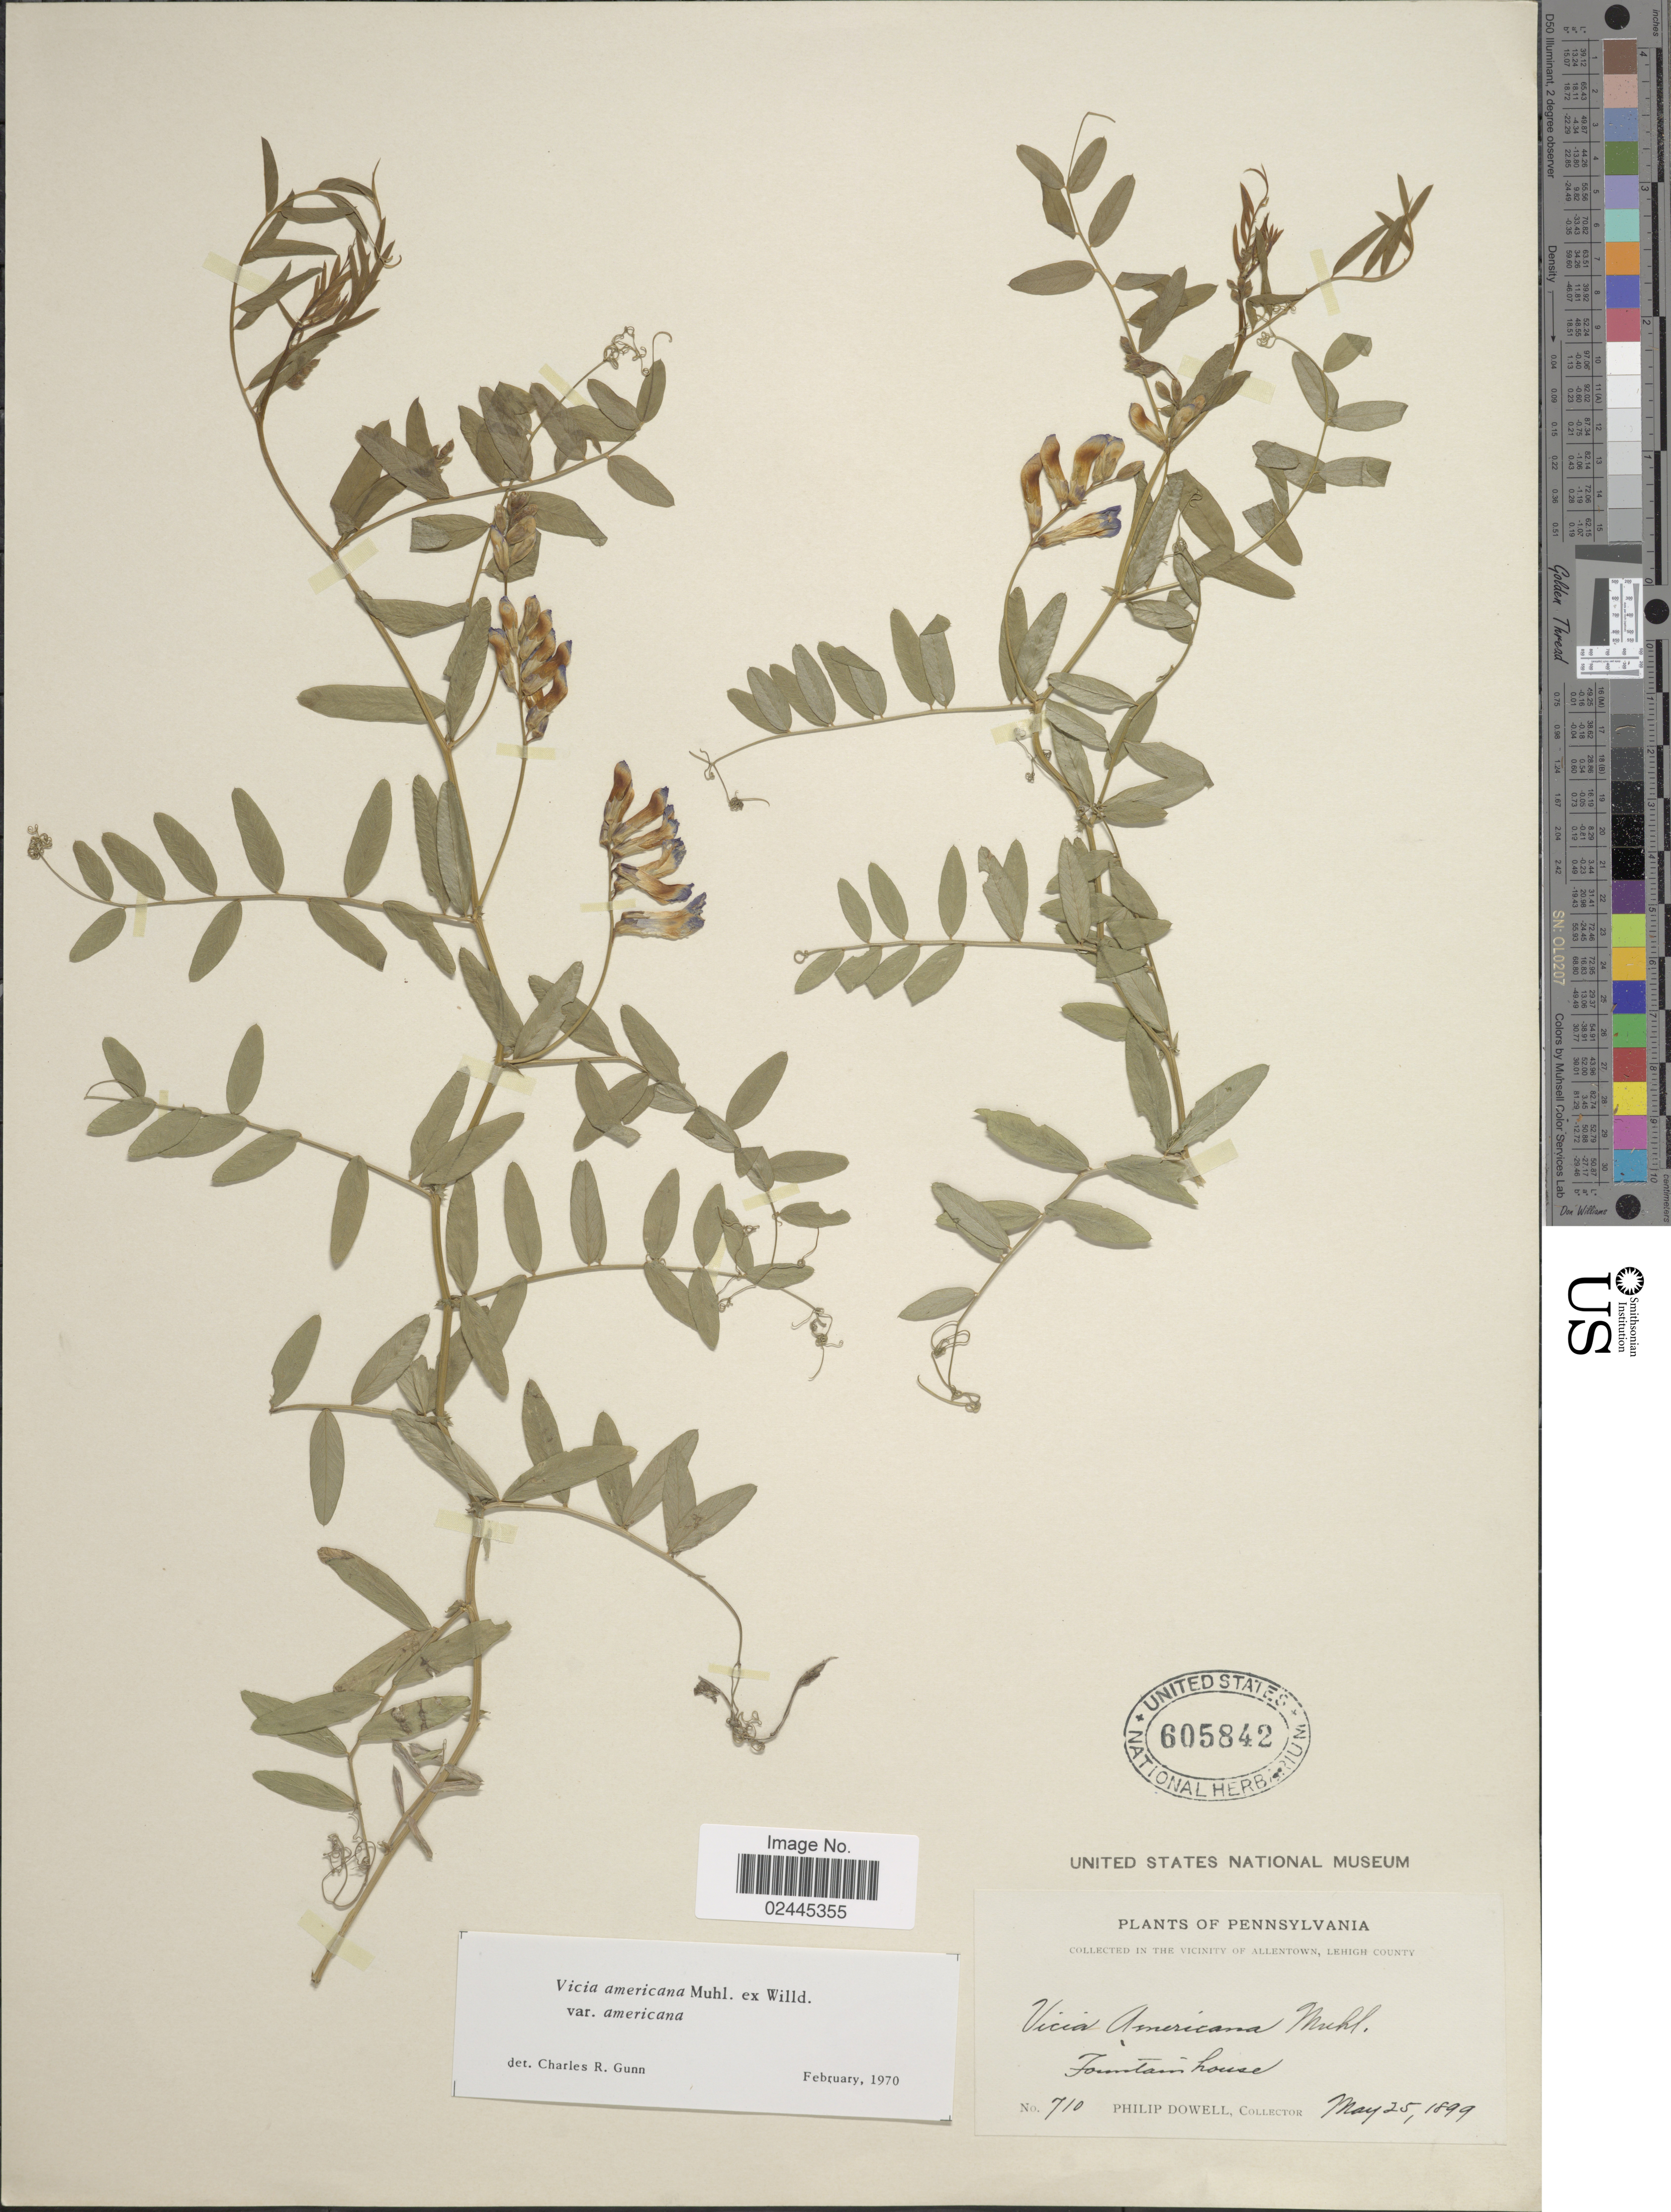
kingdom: Plantae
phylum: Tracheophyta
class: Magnoliopsida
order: Fabales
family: Fabaceae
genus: Vicia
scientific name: Vicia americana var. americana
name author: Muhl. ex Willd.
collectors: P. Dowell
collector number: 710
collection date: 1899-05-25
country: United States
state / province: Pennsylvania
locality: In the Vicinity of Allentown, Lehigh County. Fountain house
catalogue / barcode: US 605842